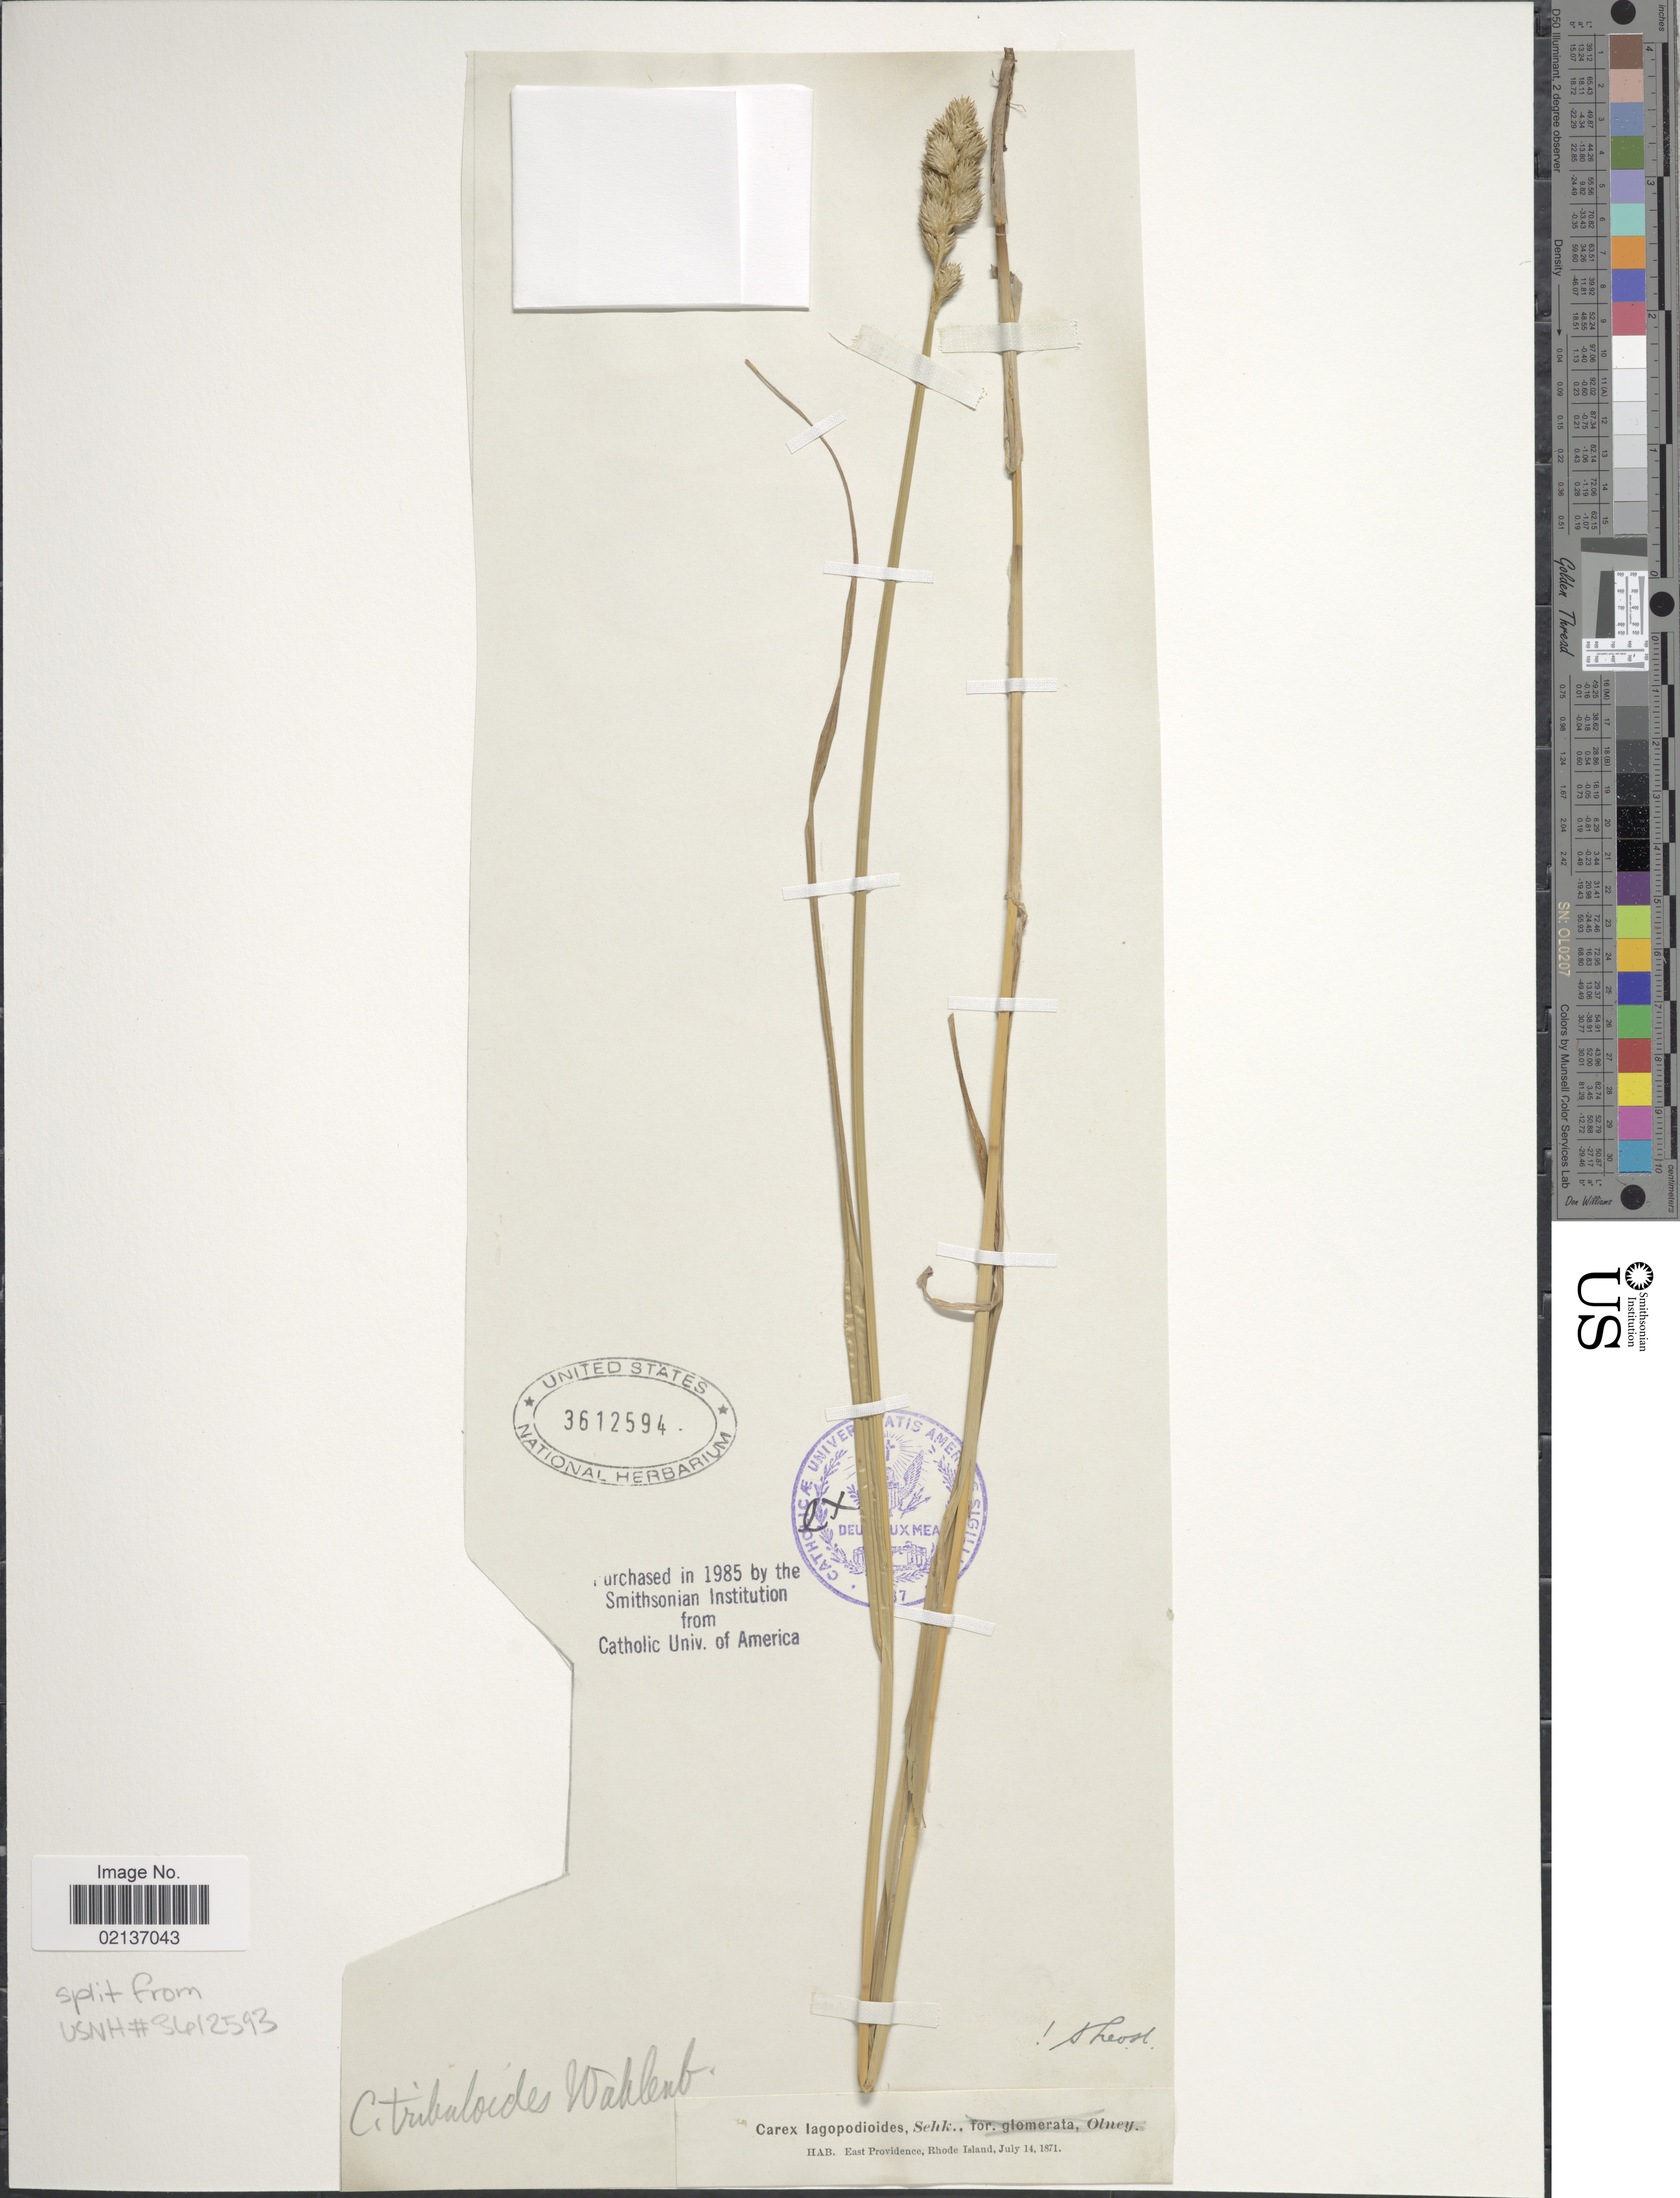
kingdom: Plantae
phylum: Tracheophyta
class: Liliopsida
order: Poales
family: Cyperaceae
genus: Carex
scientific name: Carex tribuloides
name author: Wahlenb.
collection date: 1871-07-14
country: United States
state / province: Rhode Island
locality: East Providence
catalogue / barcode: US 3612594